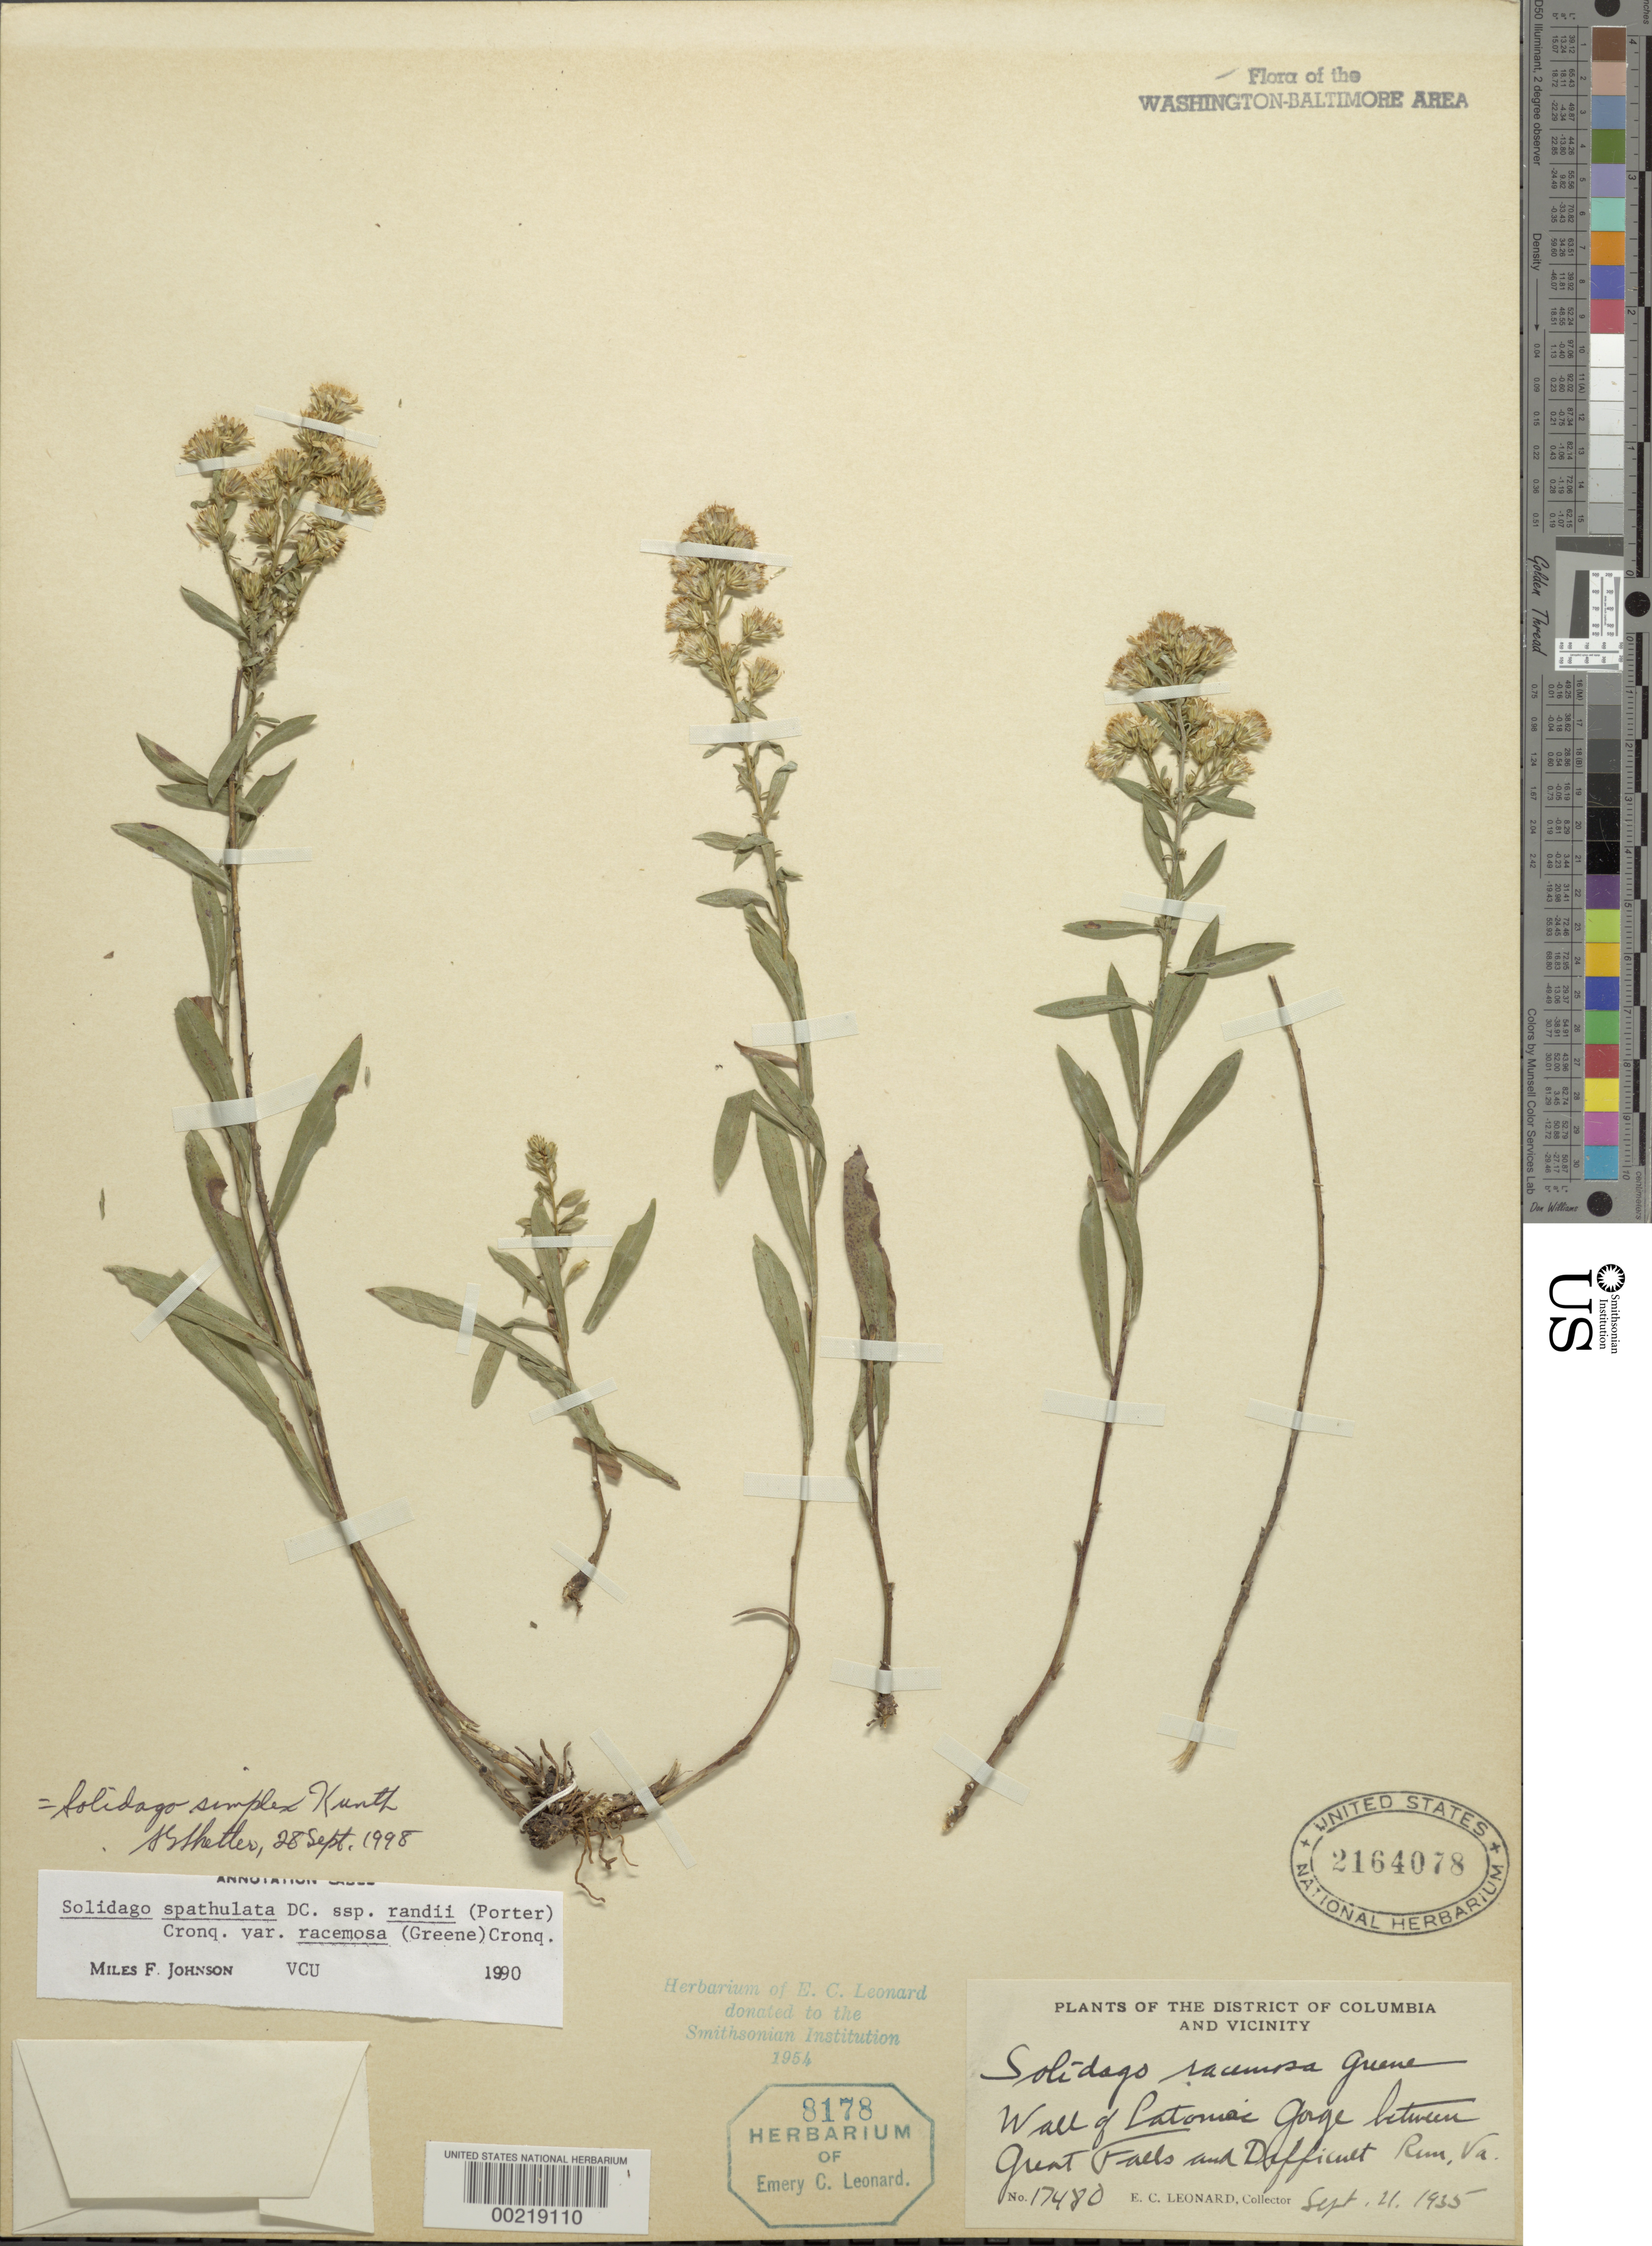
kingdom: Plantae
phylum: Tracheophyta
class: Magnoliopsida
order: Asterales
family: Asteraceae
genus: Solidago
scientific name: Solidago simplex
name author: Kunth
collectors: E. C. Leonard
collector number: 17480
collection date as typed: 21 Sep 1935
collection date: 1935-09-21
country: United States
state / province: Virginia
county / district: Fairfax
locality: between Great Falls and Difficult Run C. & O. Canal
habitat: Gorge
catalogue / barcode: US 2164078